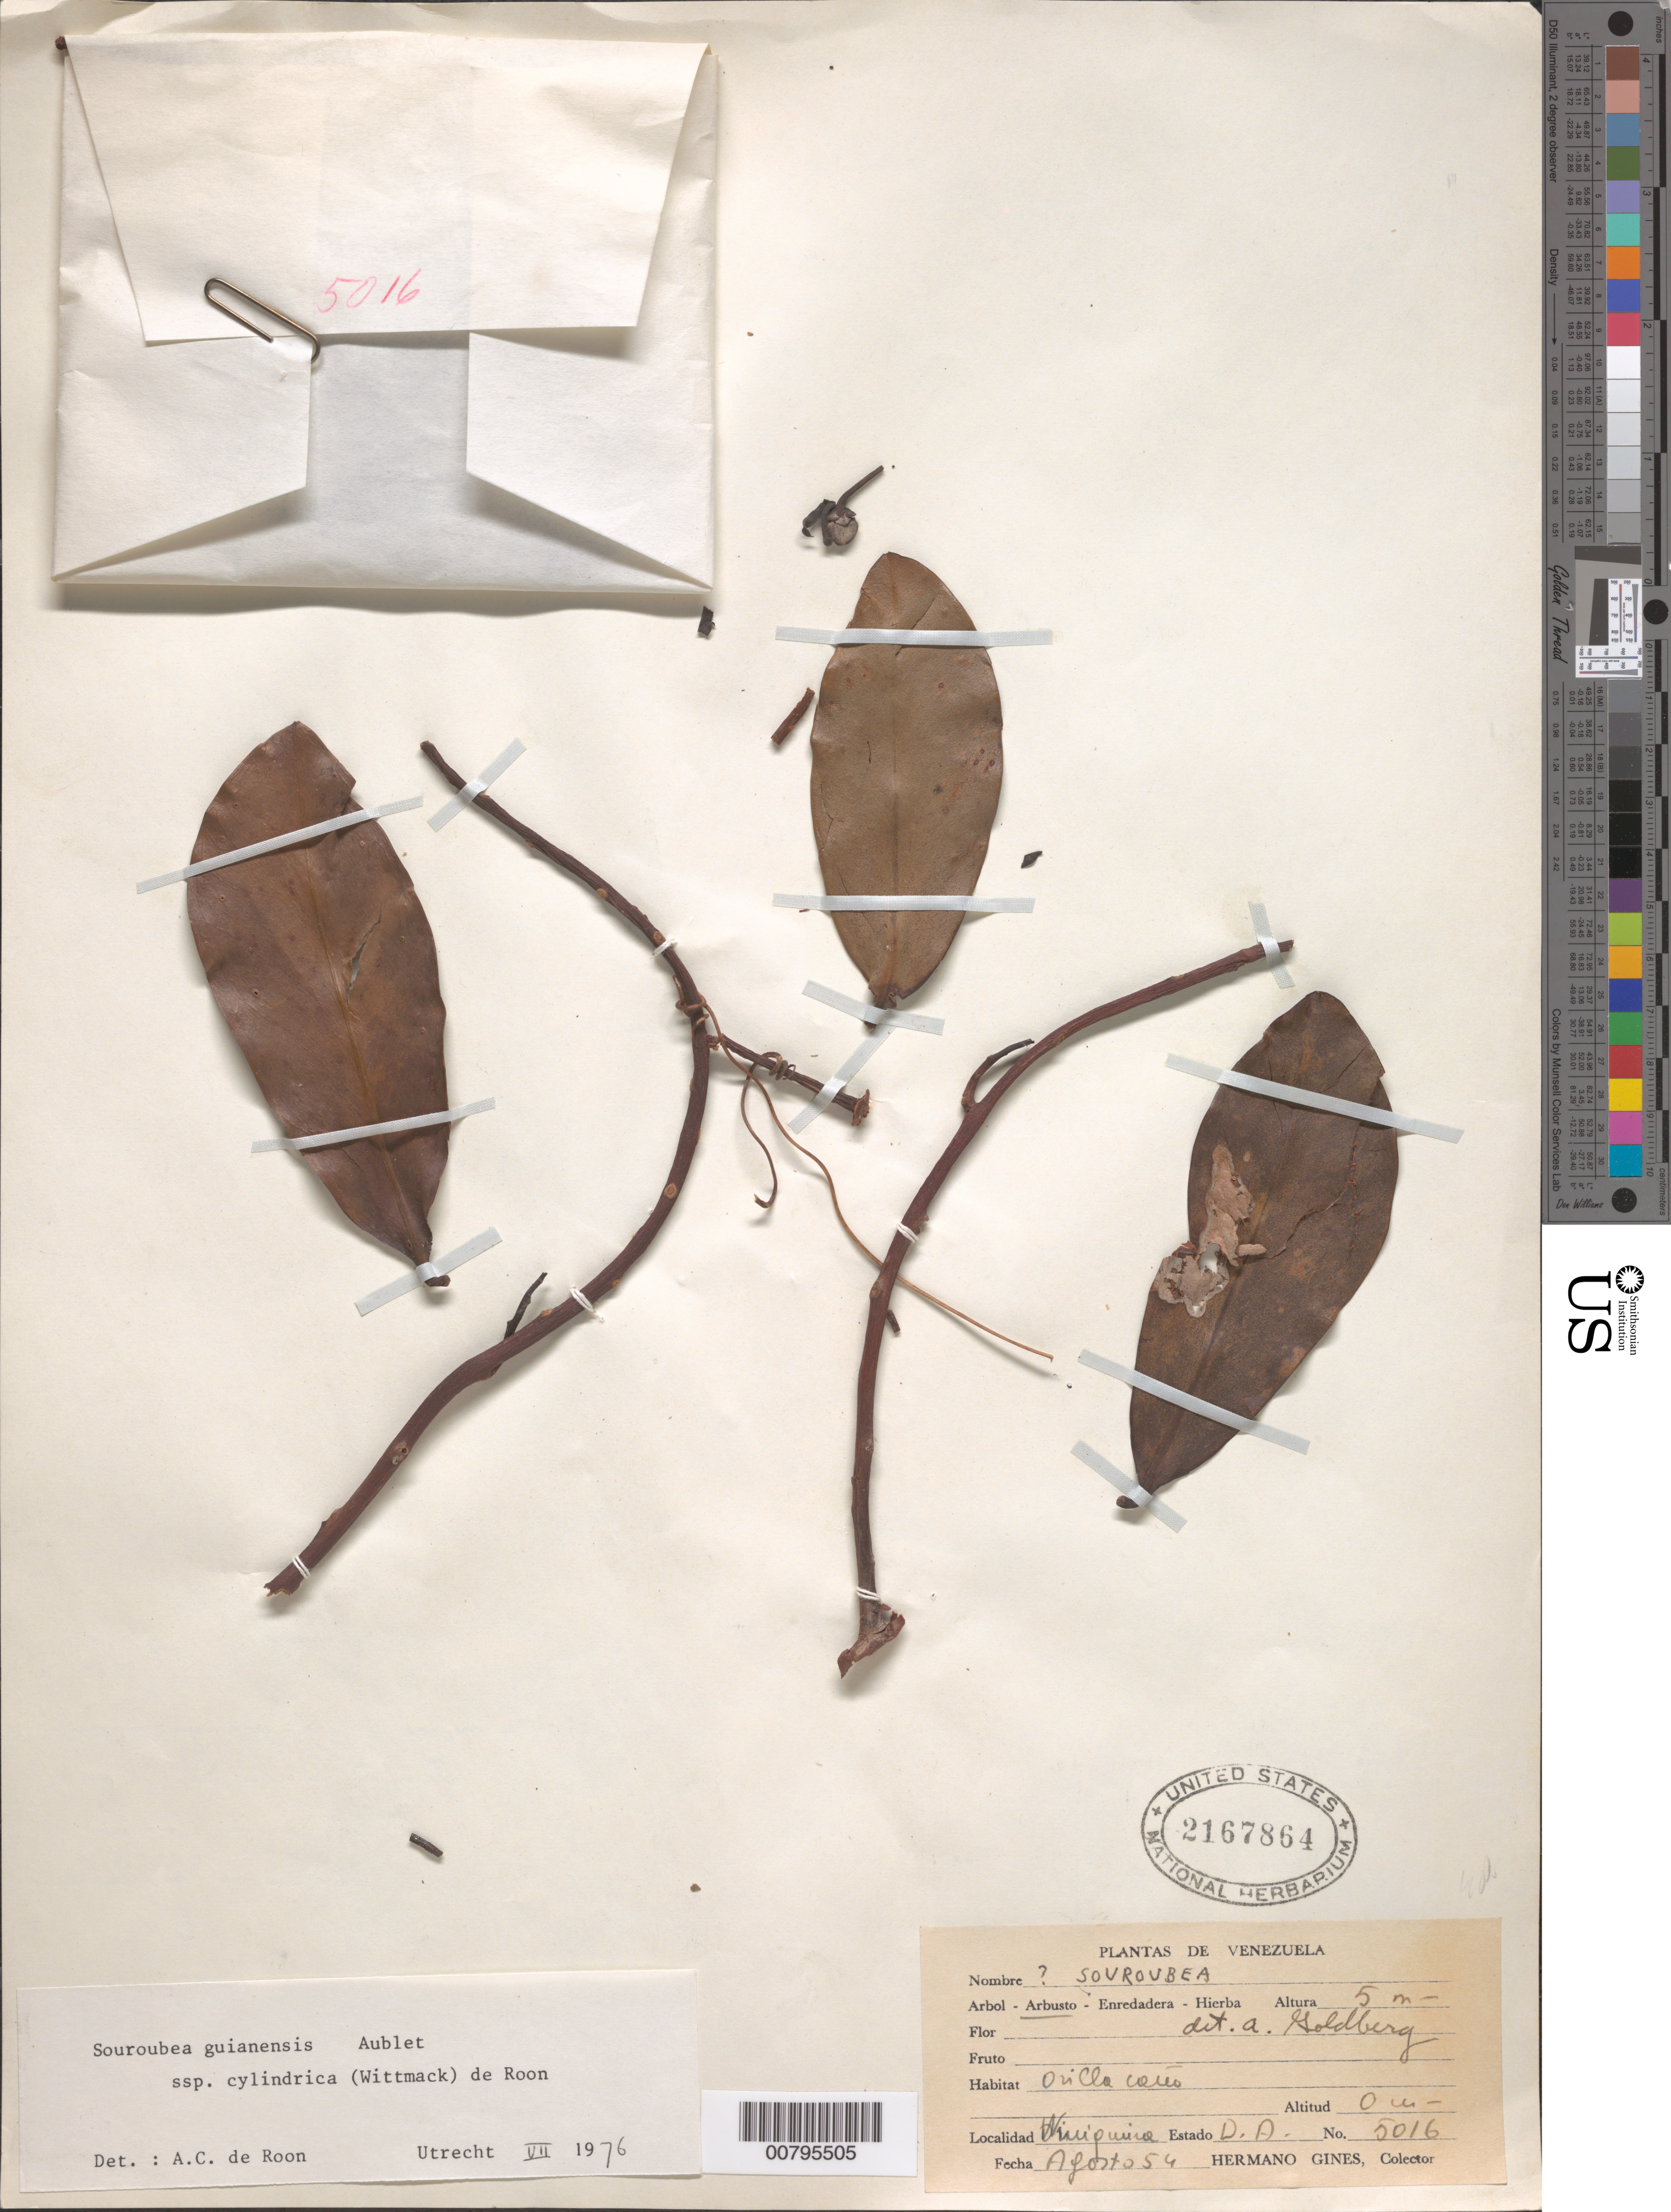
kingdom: Plantae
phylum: Tracheophyta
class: Magnoliopsida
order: Ericales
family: Marcgraviaceae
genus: Souroubea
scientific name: Souroubea guianensis subsp. cylindrica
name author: (Wittm.) de Roon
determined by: de Roon, A. C.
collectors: H. Gines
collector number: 5016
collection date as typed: Aug-54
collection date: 1954-08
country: Venezuela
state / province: Delta Amacuro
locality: C. Wiuiquina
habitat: Orilla caño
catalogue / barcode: US 2167864